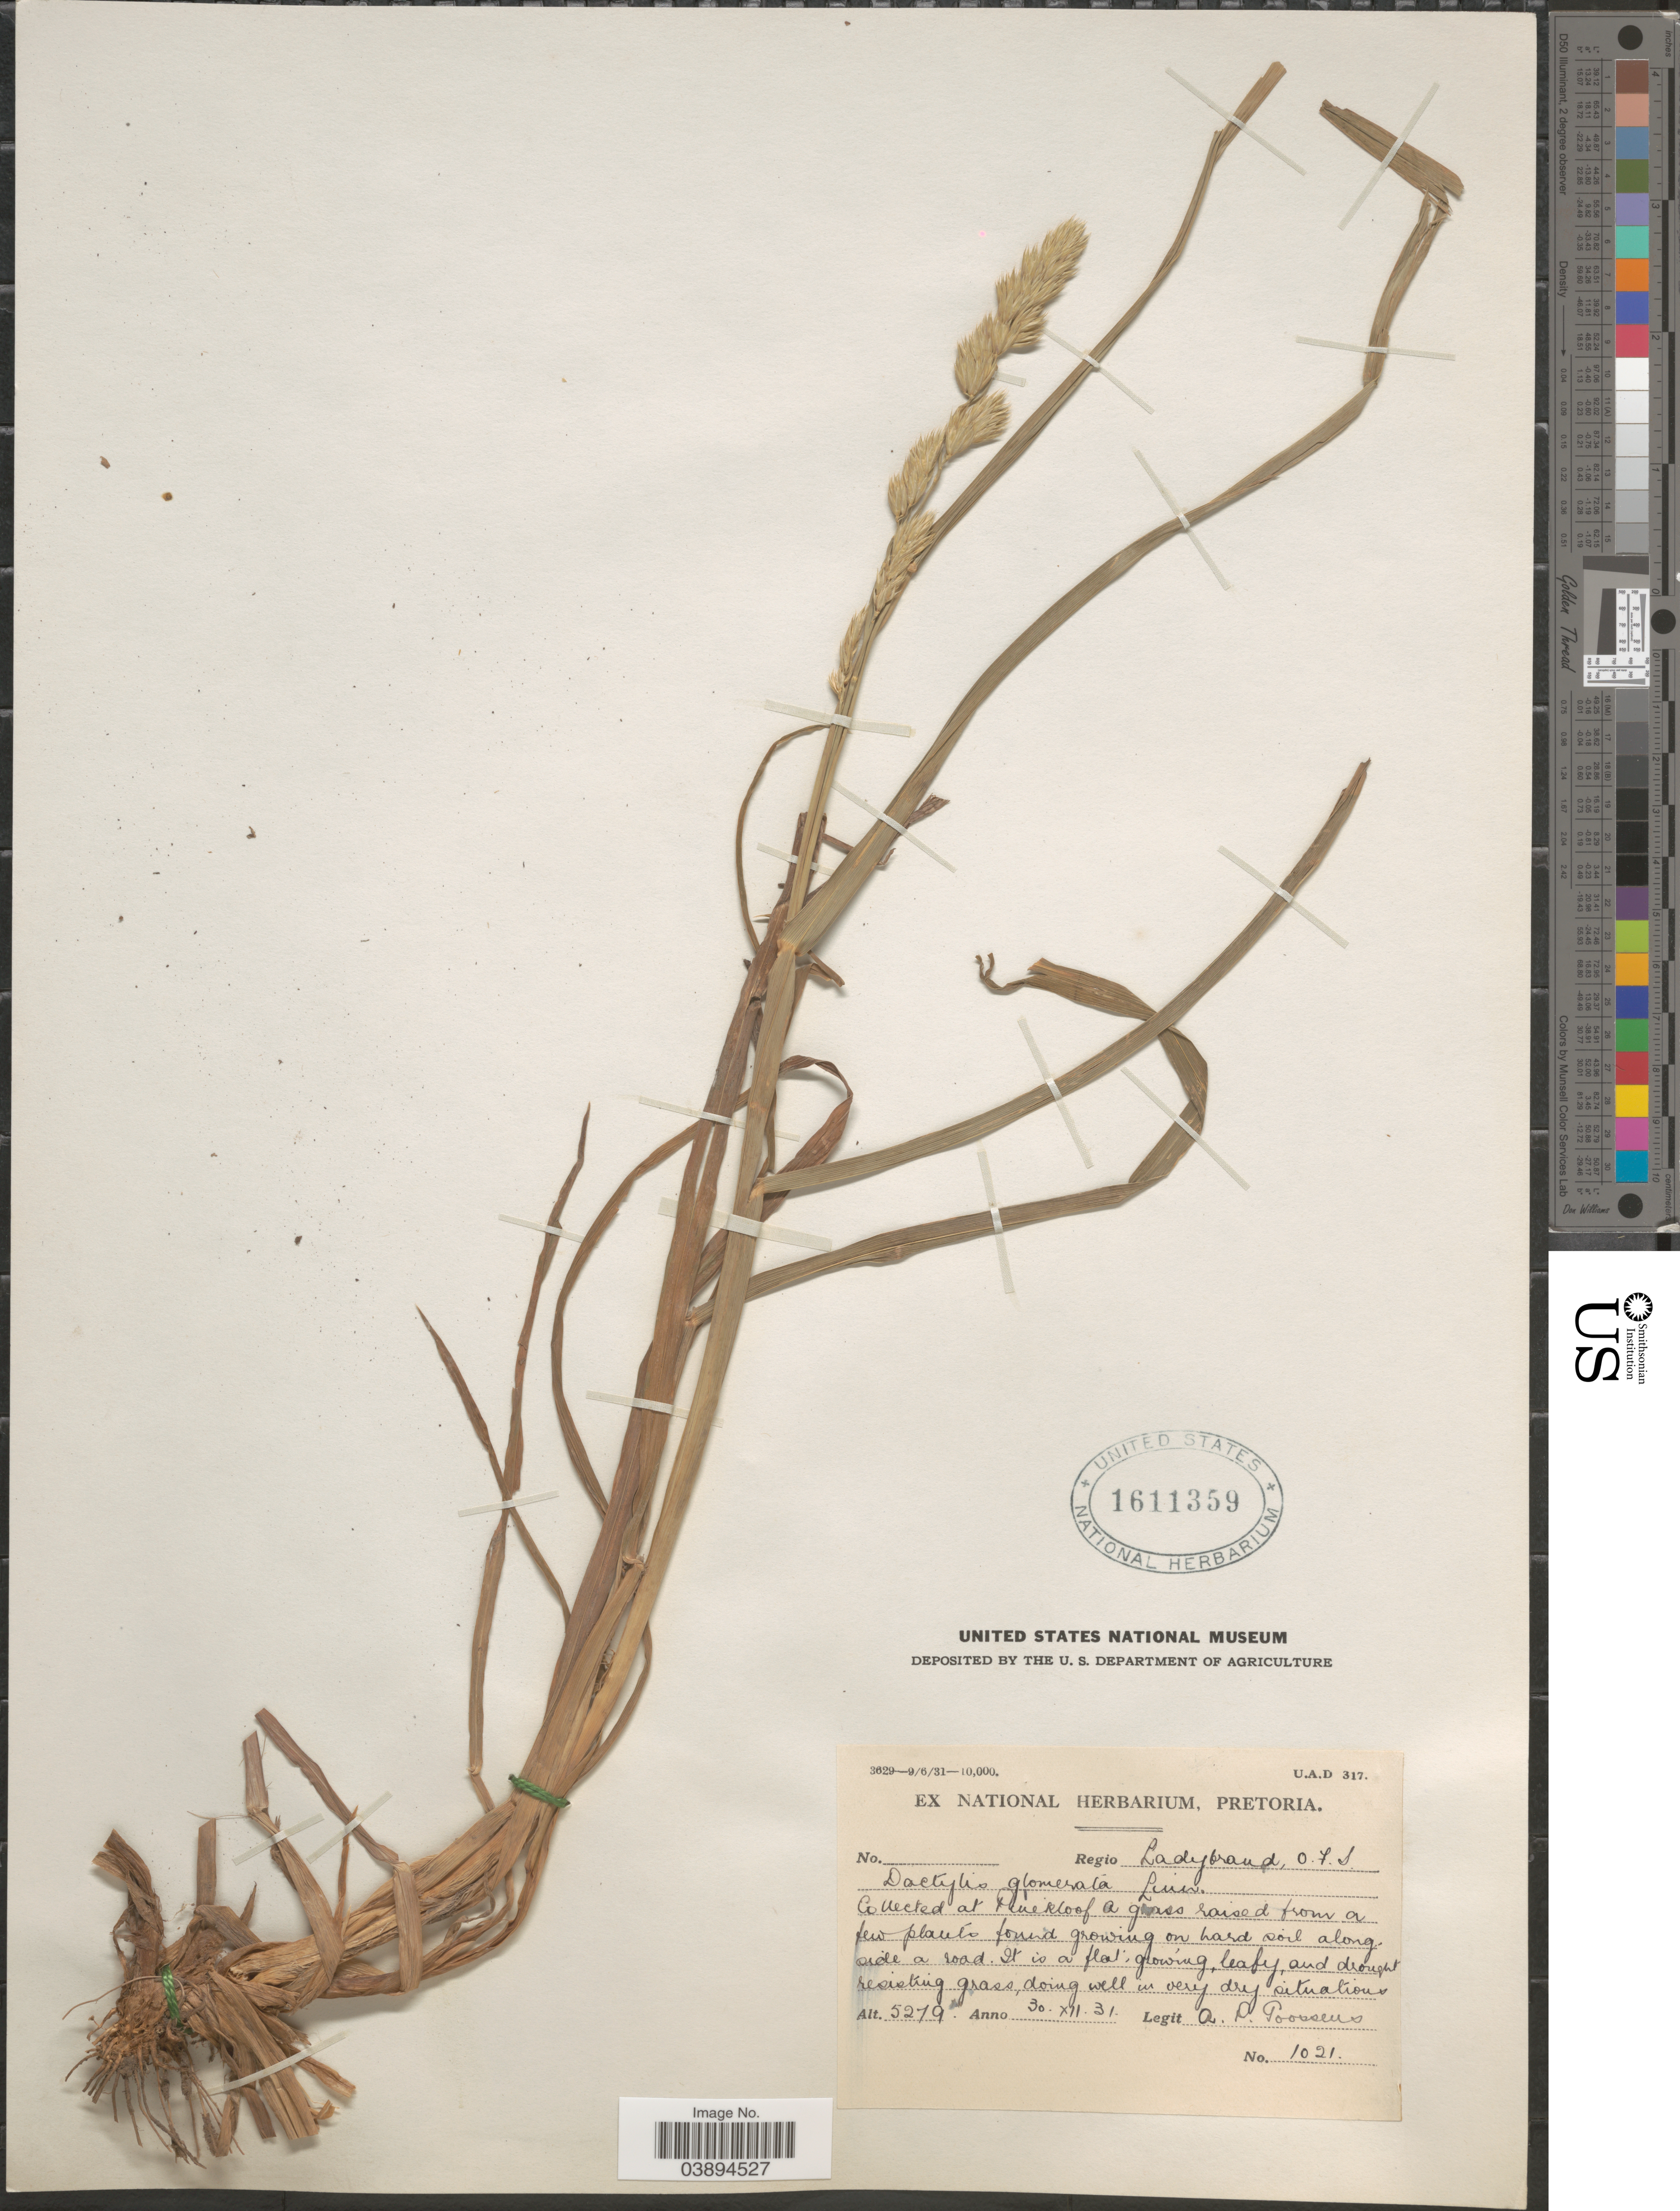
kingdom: Plantae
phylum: Tracheophyta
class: Liliopsida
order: Poales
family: Poaceae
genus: Dactylis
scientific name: Dactylis glomerata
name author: L.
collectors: A. P. G. Goossens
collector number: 1021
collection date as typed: Transcribed d/m/y: 30/12/31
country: South Africa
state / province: Free State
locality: Regio Ladybrand, O.F.S. At Pinekloof.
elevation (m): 5279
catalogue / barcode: US 1611359